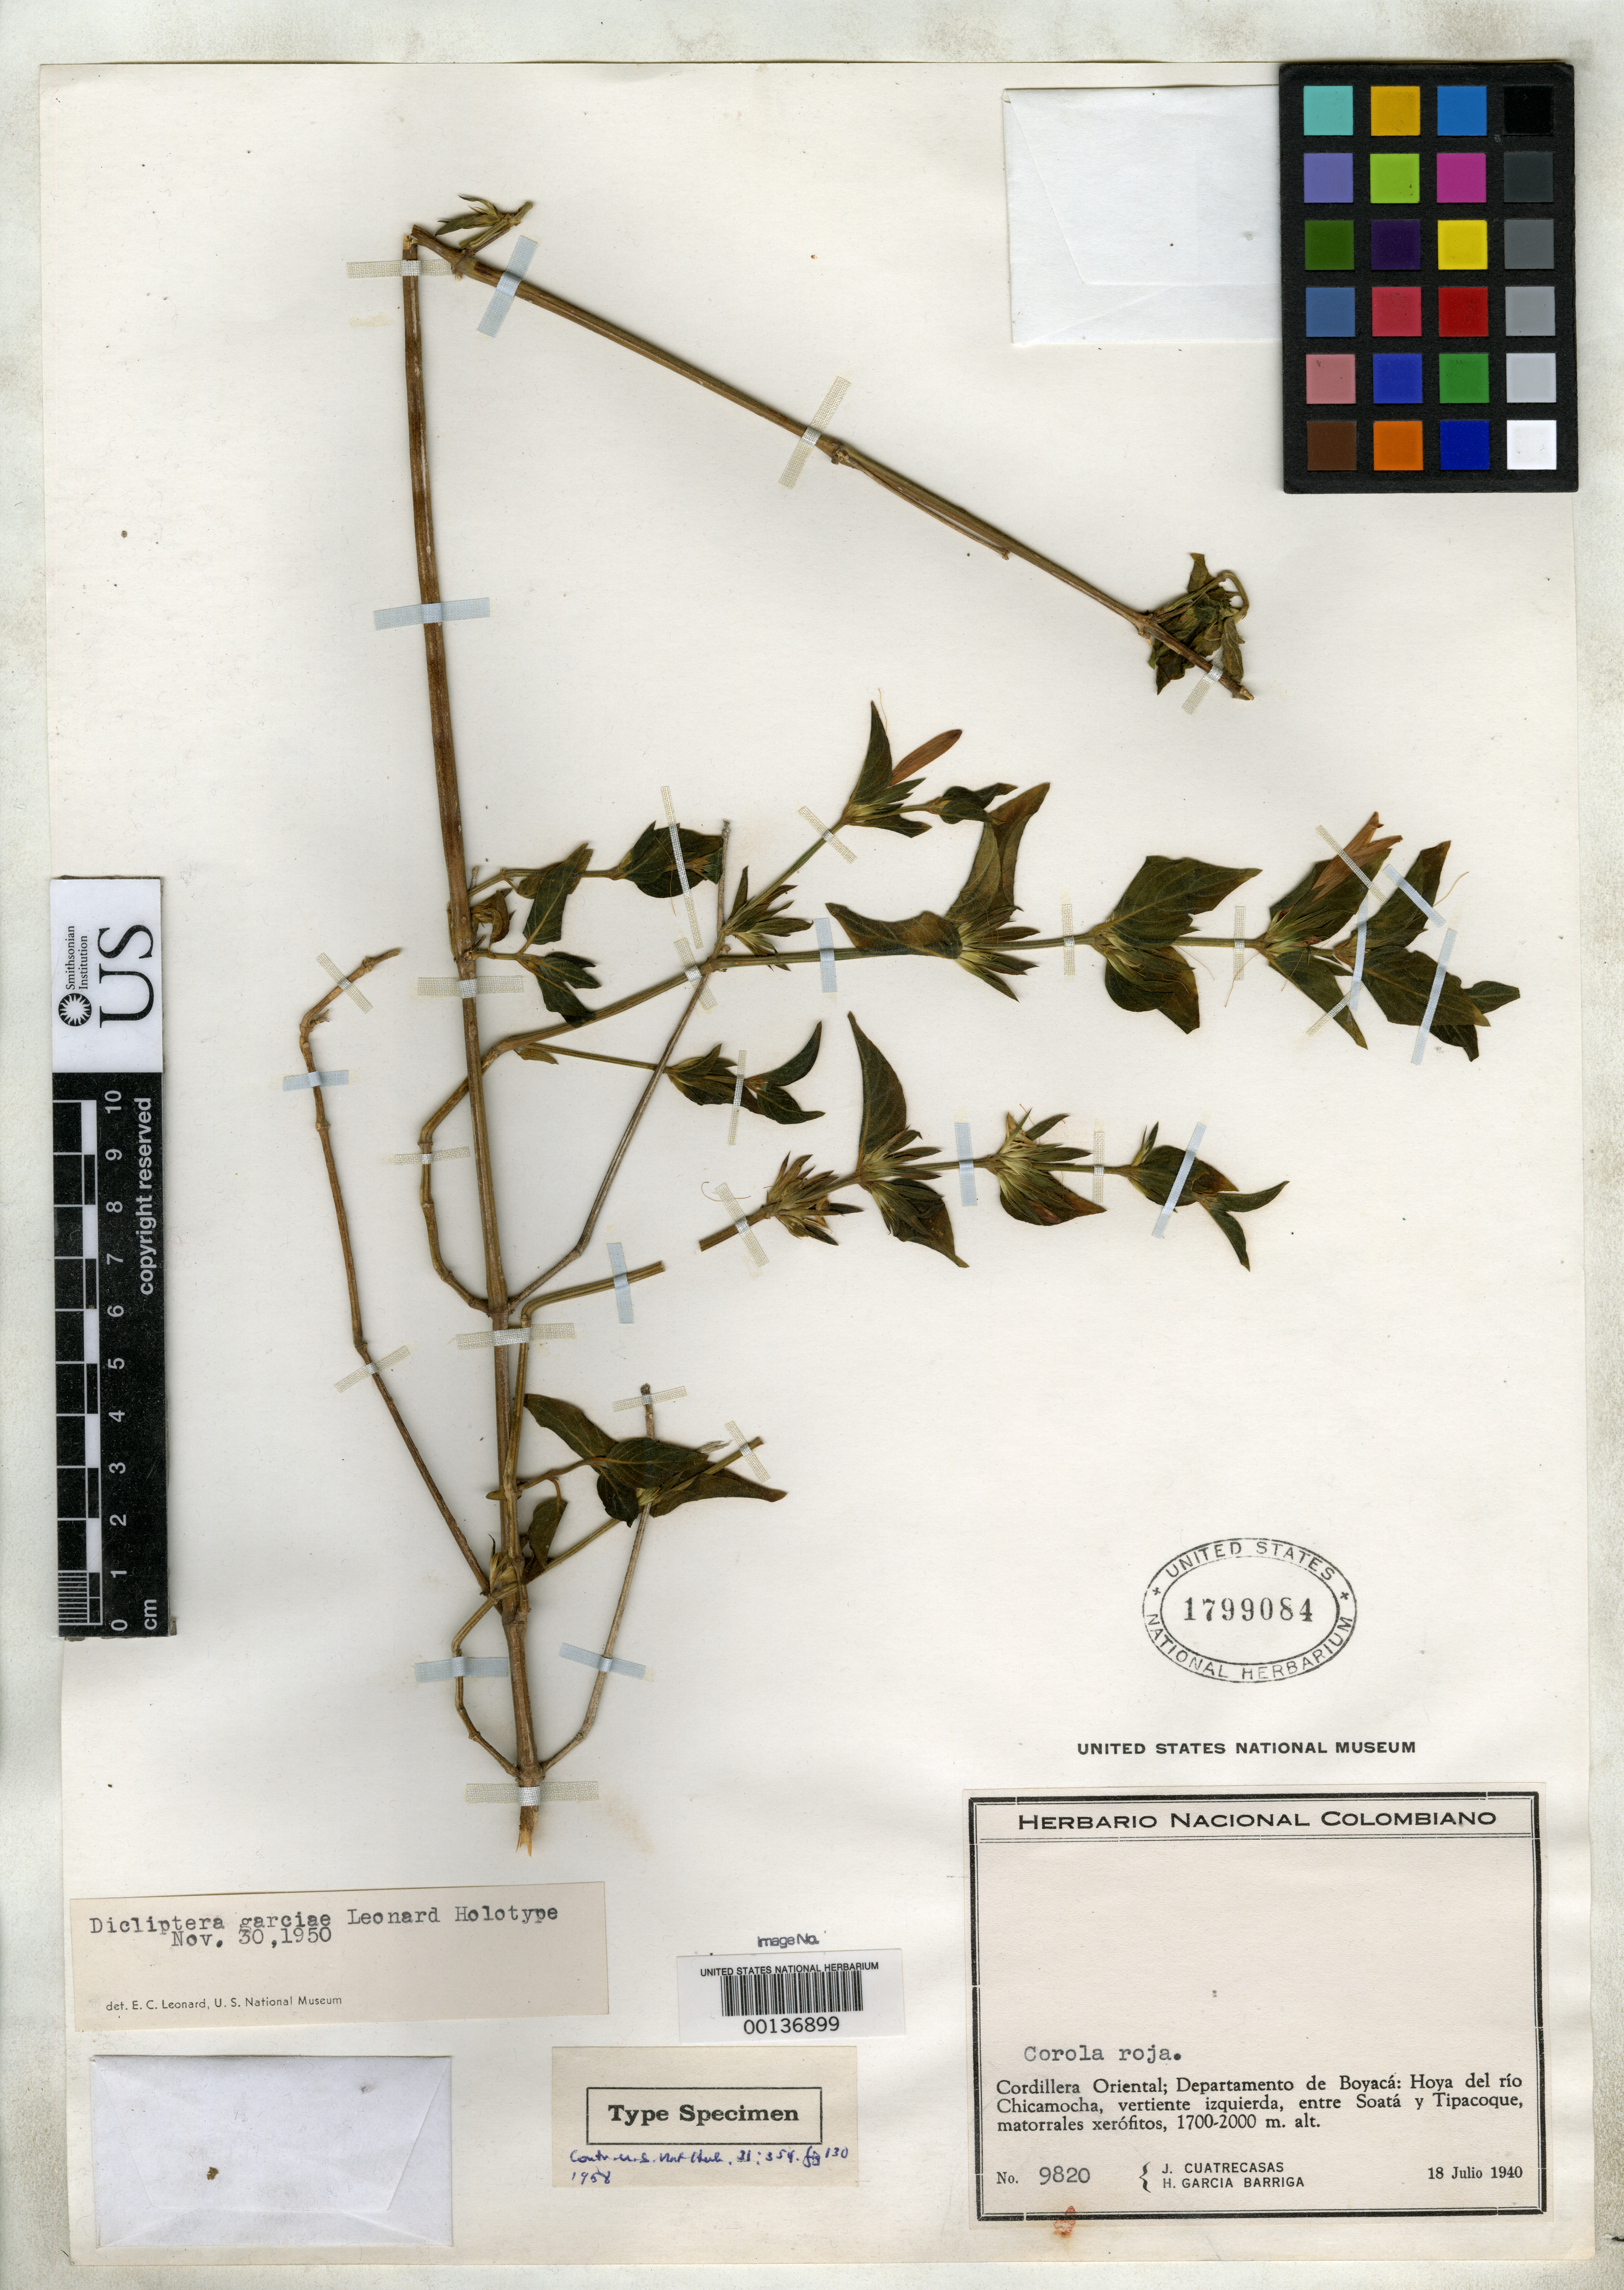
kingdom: Plantae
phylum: Tracheophyta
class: Magnoliopsida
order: Lamiales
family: Acanthaceae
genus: Dicliptera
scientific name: Dicliptera garciae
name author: Leonard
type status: Holotype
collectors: J. Cuatrecasas & H. García Barriga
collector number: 9820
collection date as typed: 18 Jul 1940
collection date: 1940-07-18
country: Colombia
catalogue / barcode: US 1799084